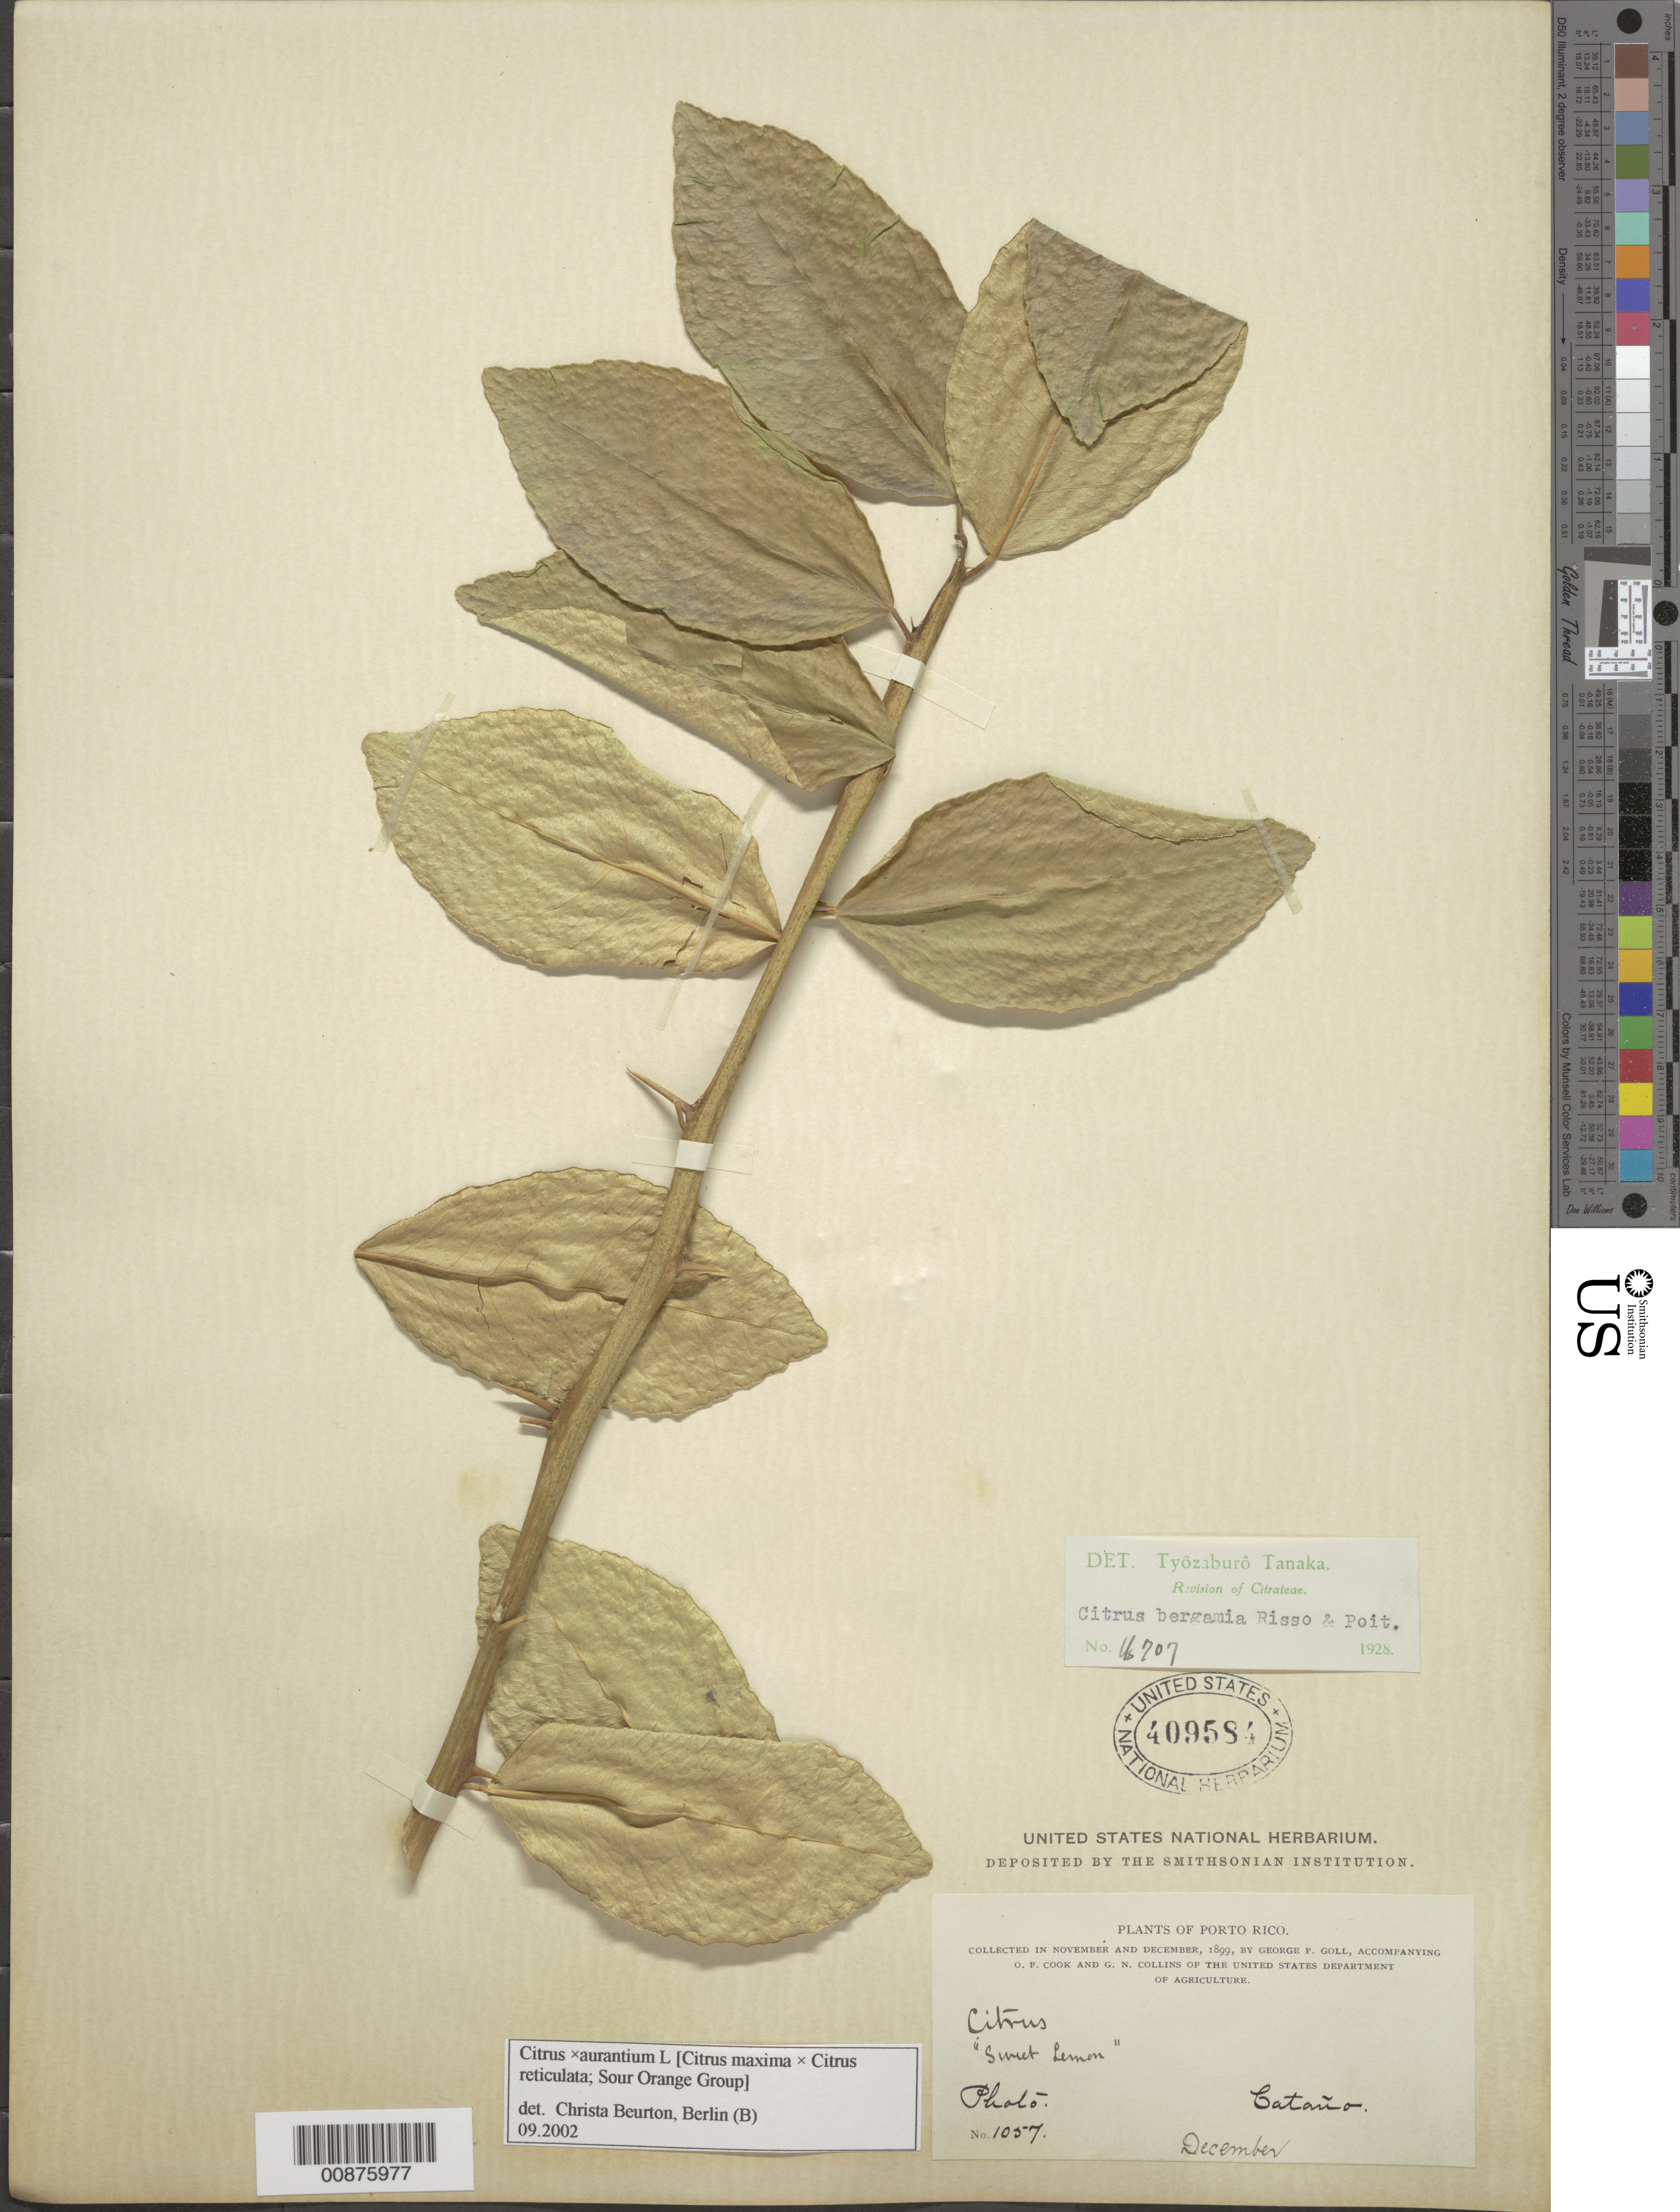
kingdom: Plantae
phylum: Tracheophyta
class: Magnoliopsida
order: Sapindales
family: Rutaceae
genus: Citrus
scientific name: Citrus maxima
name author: (Burm.) Merr.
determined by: Beurton, C.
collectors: G. Goll, O. F. Cook & G. N. Collins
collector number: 1057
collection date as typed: Dec 1899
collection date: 1899-12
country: Puerto Rico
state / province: Bayamón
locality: Cataño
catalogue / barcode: US 409584